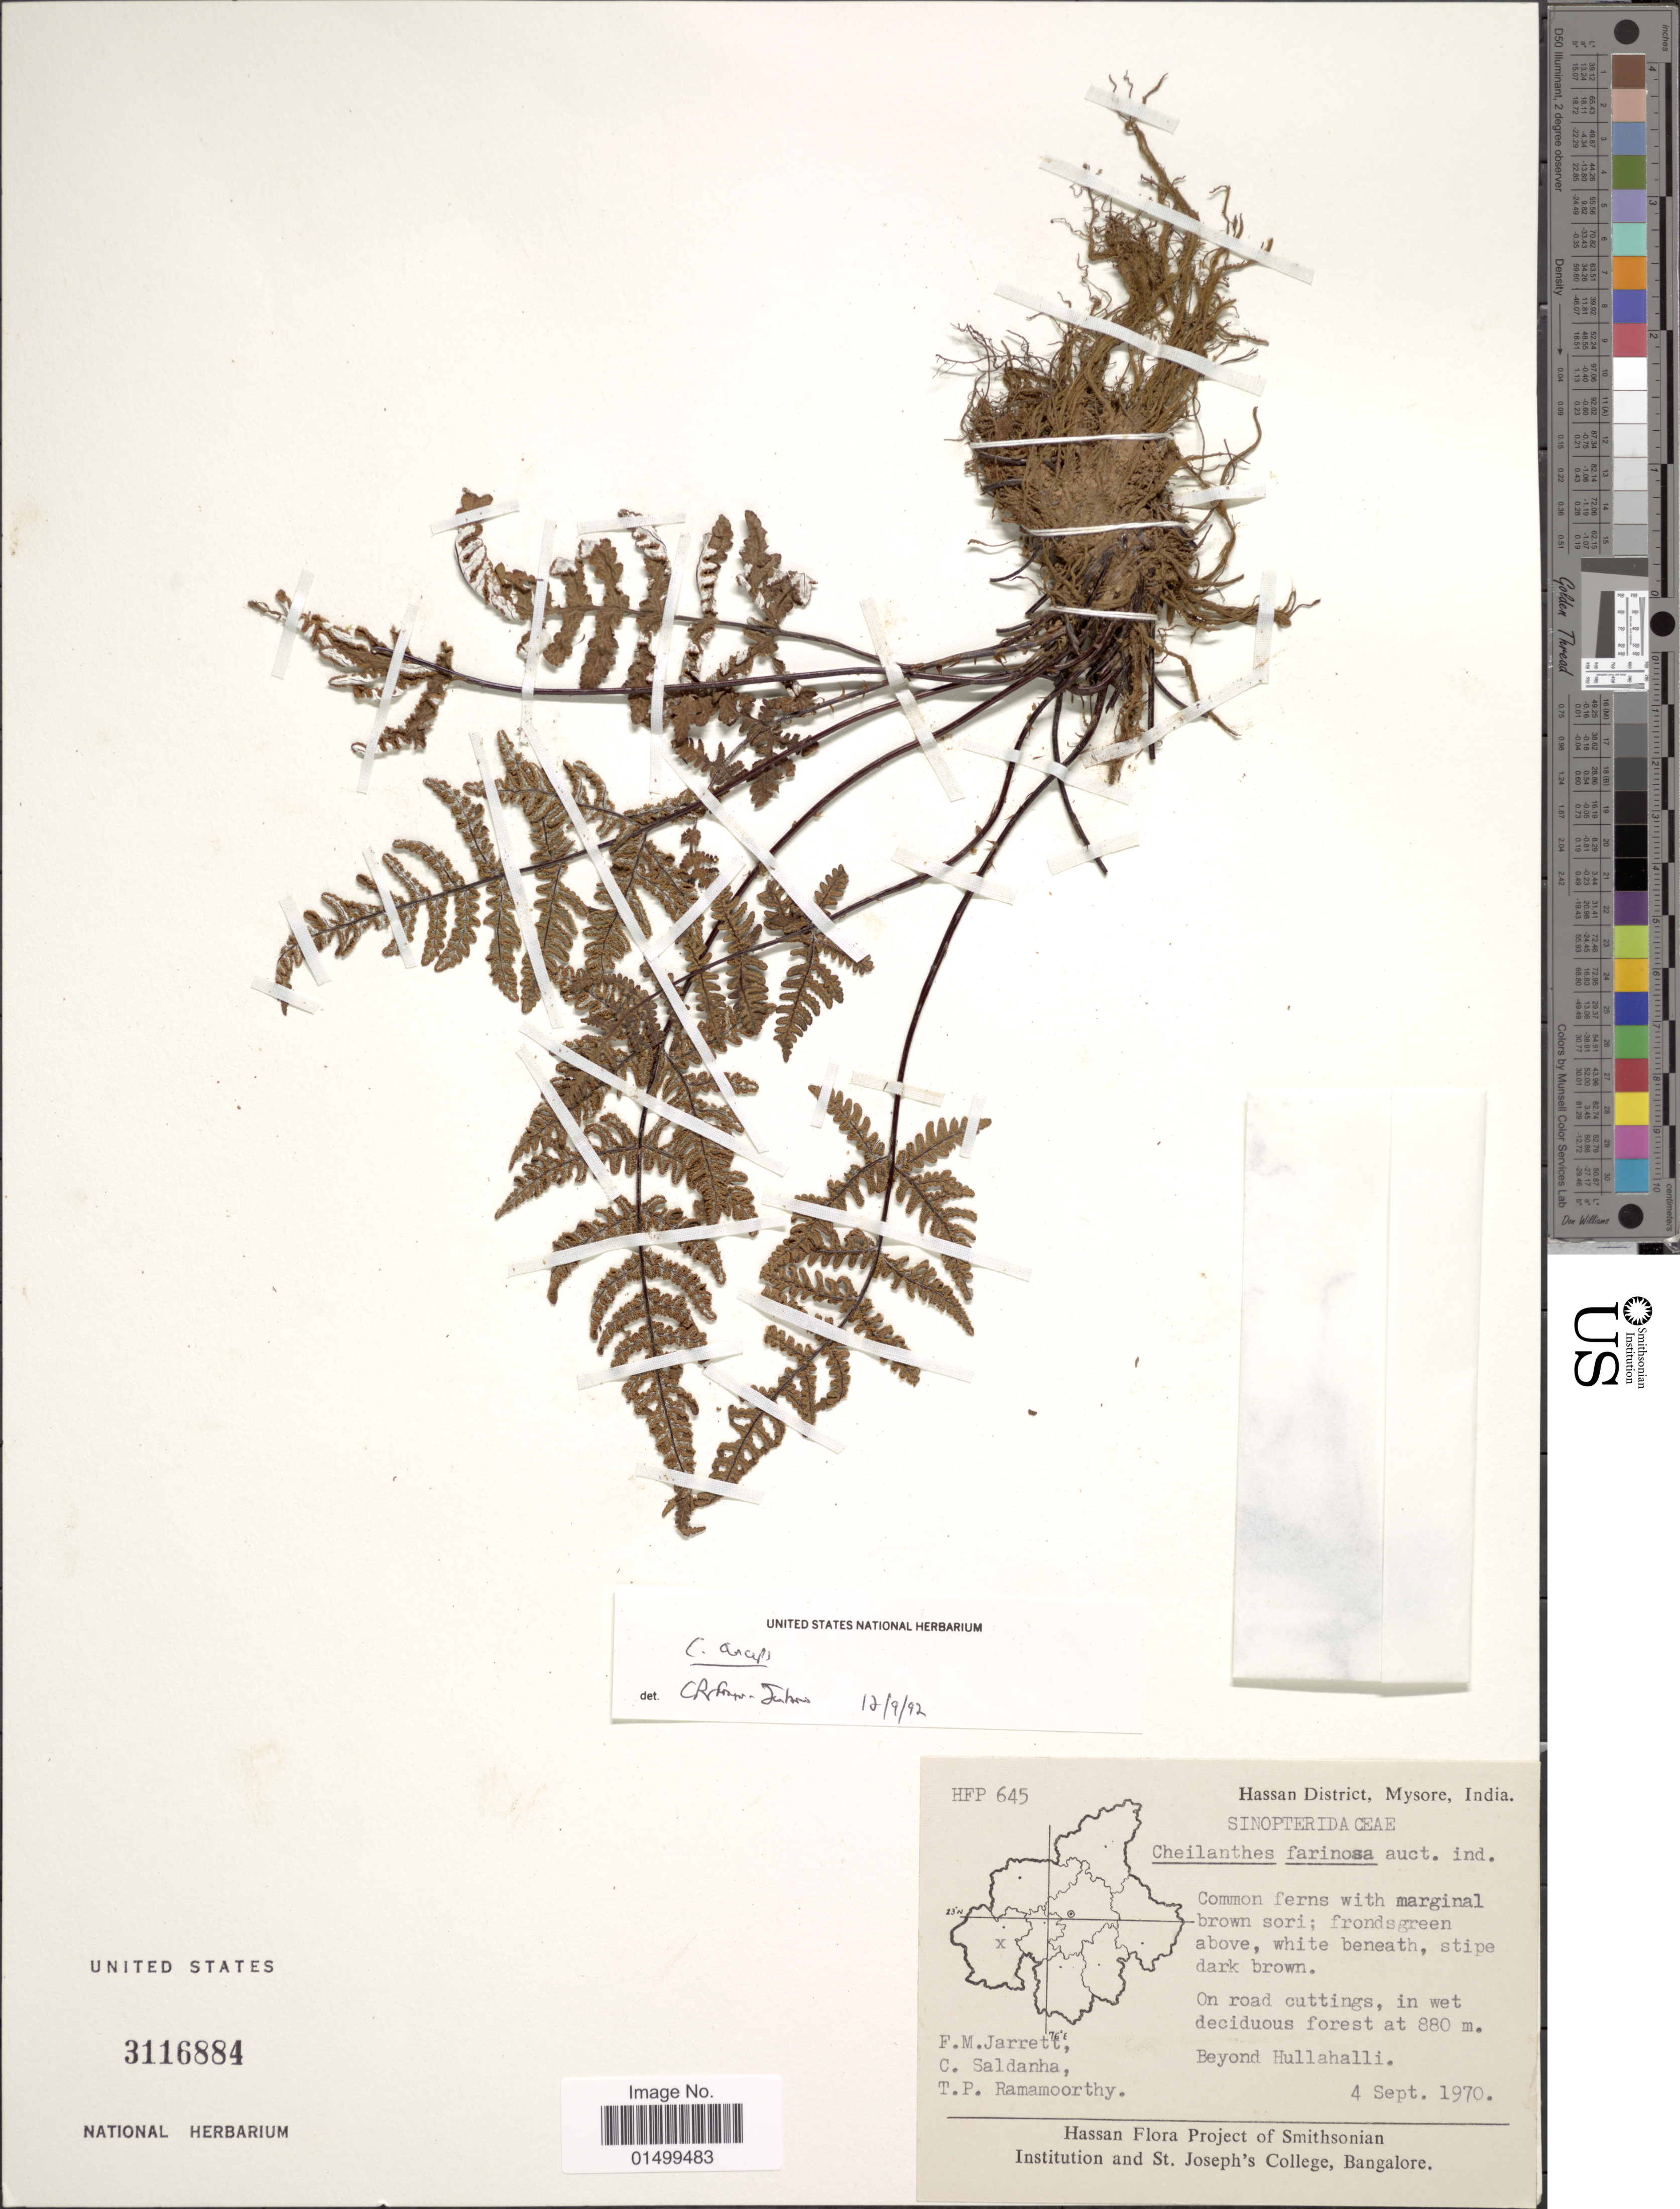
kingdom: Plantae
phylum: Tracheophyta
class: Polypodiopsida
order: Polypodiales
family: Pteridaceae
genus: Cheilanthes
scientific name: Cheilanthes farinosa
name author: (Forssk.) Kaulf.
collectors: F. M. Jarrett, C. Saldanha & T. P. Ramamoorthy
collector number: HFP 645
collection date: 1970-09-04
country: India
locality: Hassan district, Mysore, beyond Hullahalli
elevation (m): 880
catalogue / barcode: US 3116884